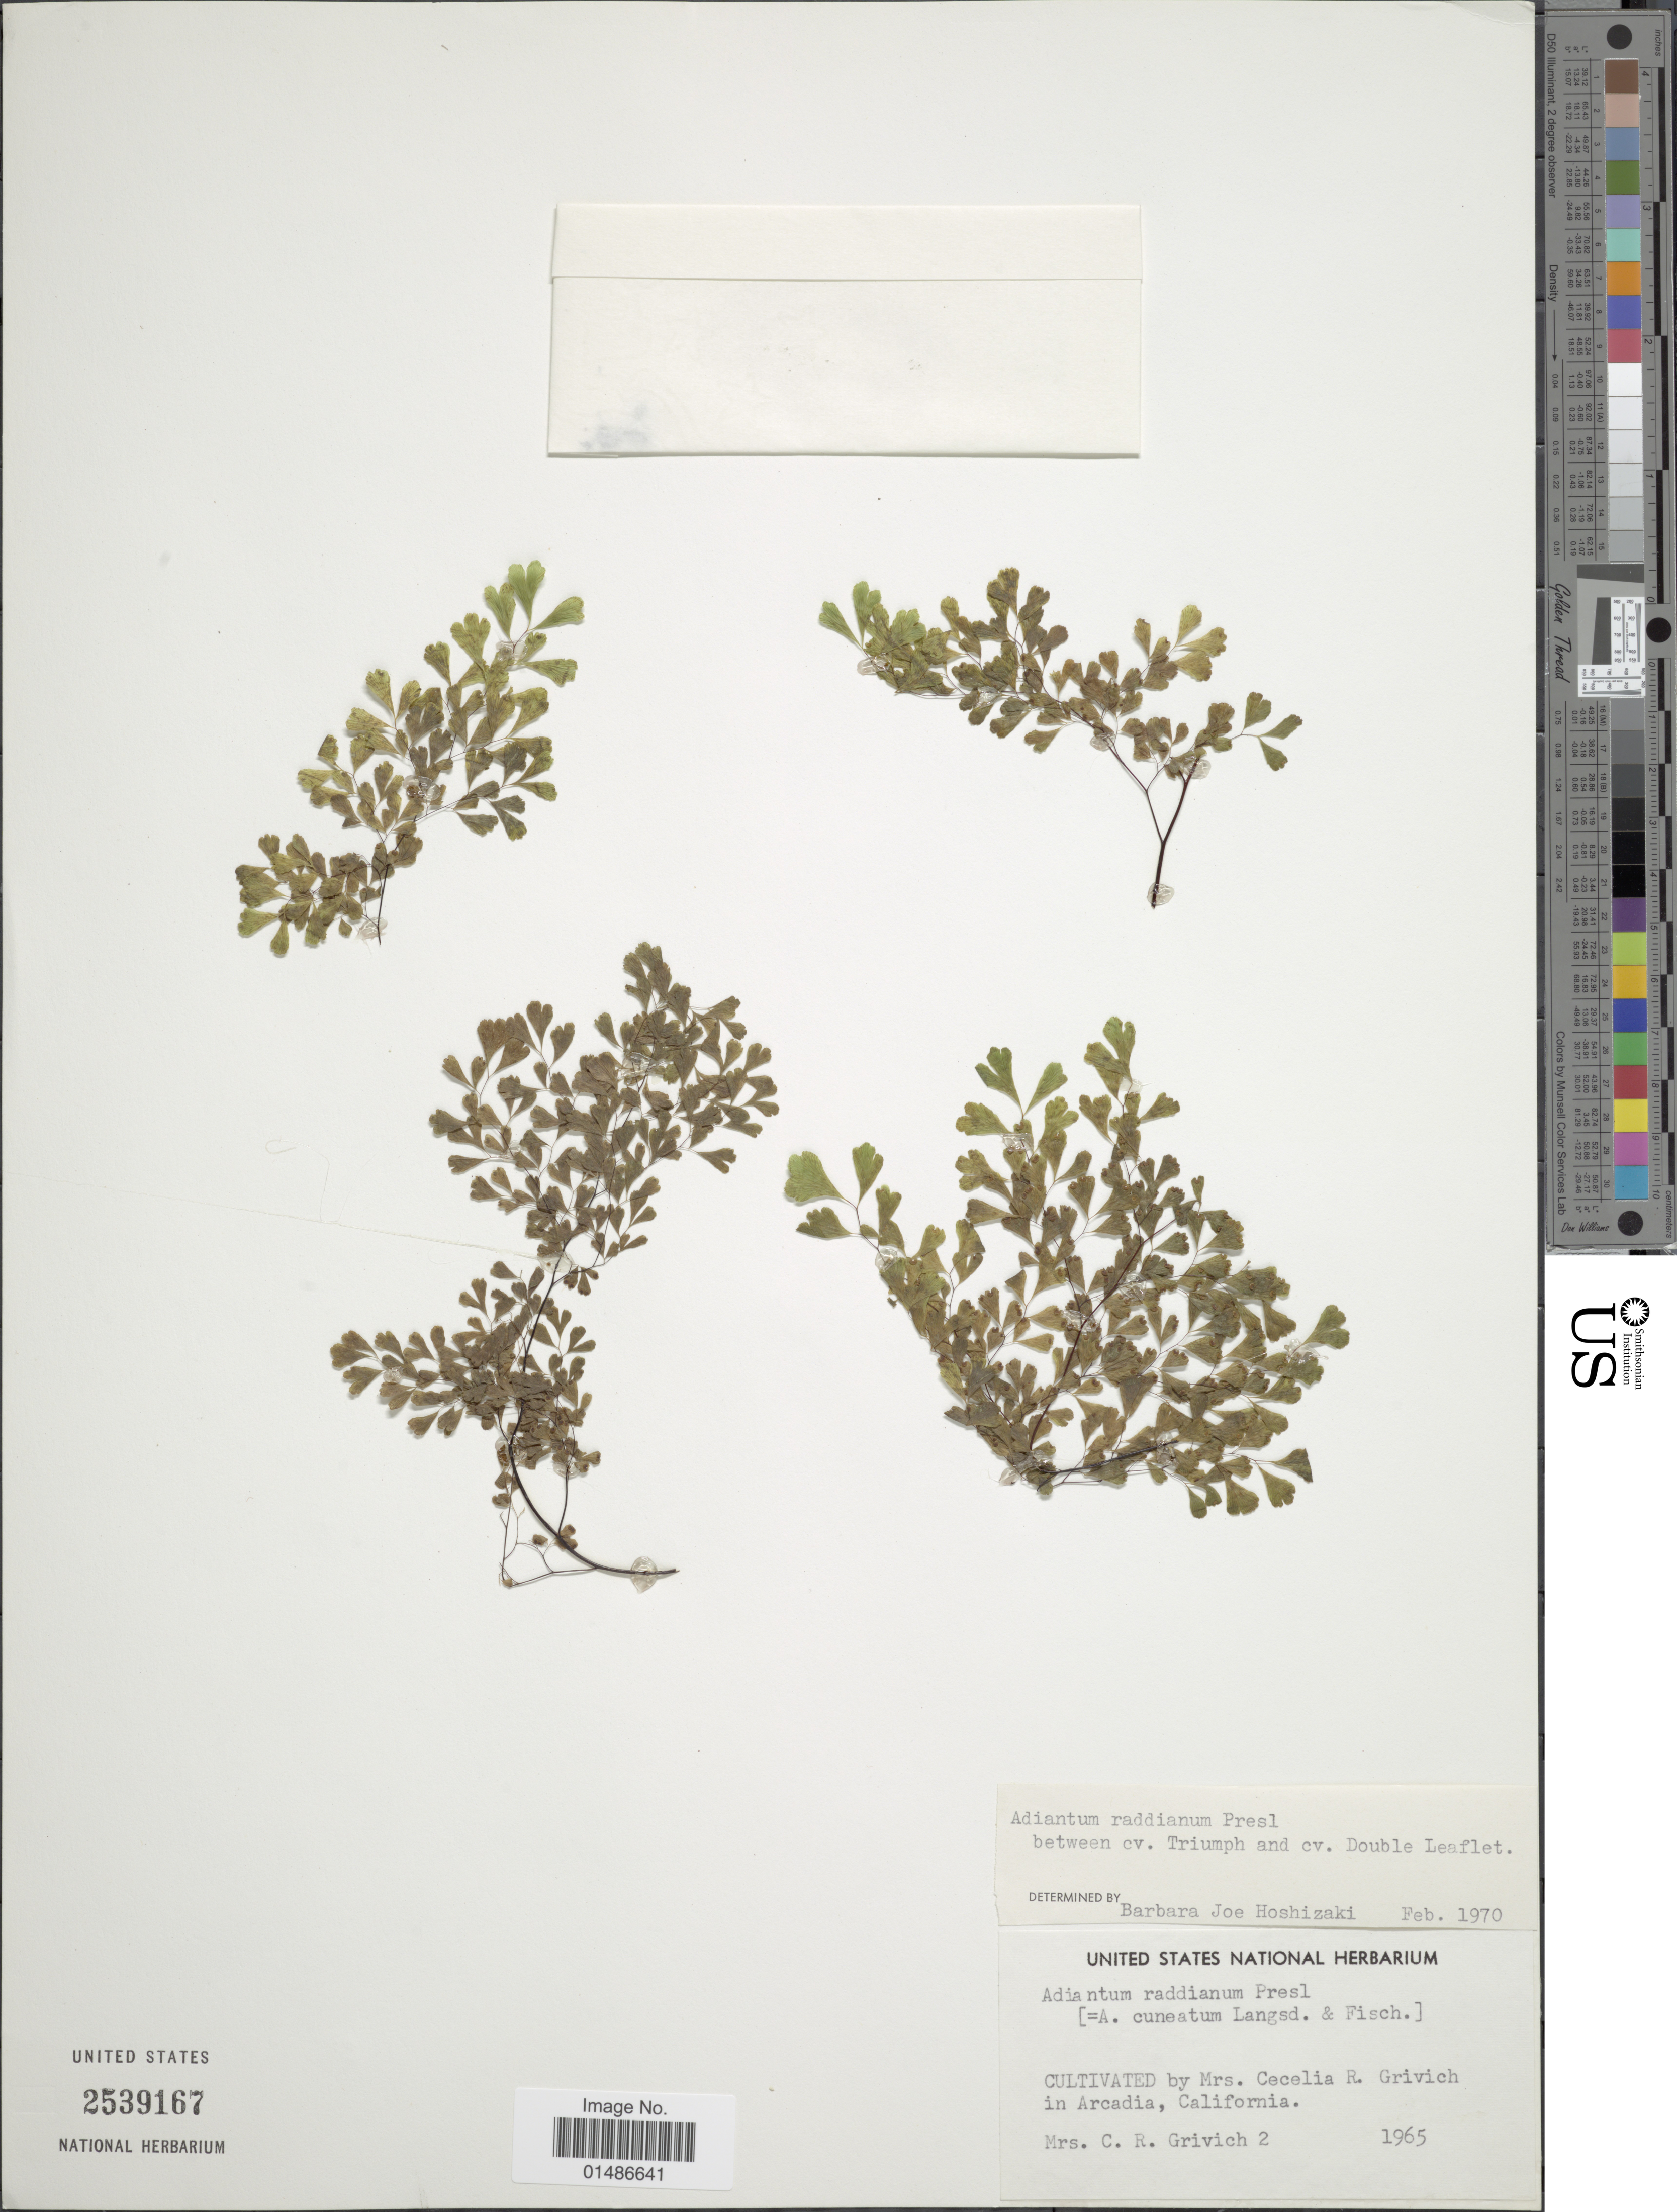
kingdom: Plantae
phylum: Tracheophyta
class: Polypodiopsida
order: Polypodiales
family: Pteridaceae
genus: Adiantum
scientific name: Adiantum raddianum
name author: C. Presl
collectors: C. Grivich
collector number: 2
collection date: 1965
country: United States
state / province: California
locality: Cultivated by Mrs. Cecelia R. Grivich in Arcadia, California.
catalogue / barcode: US 2539167